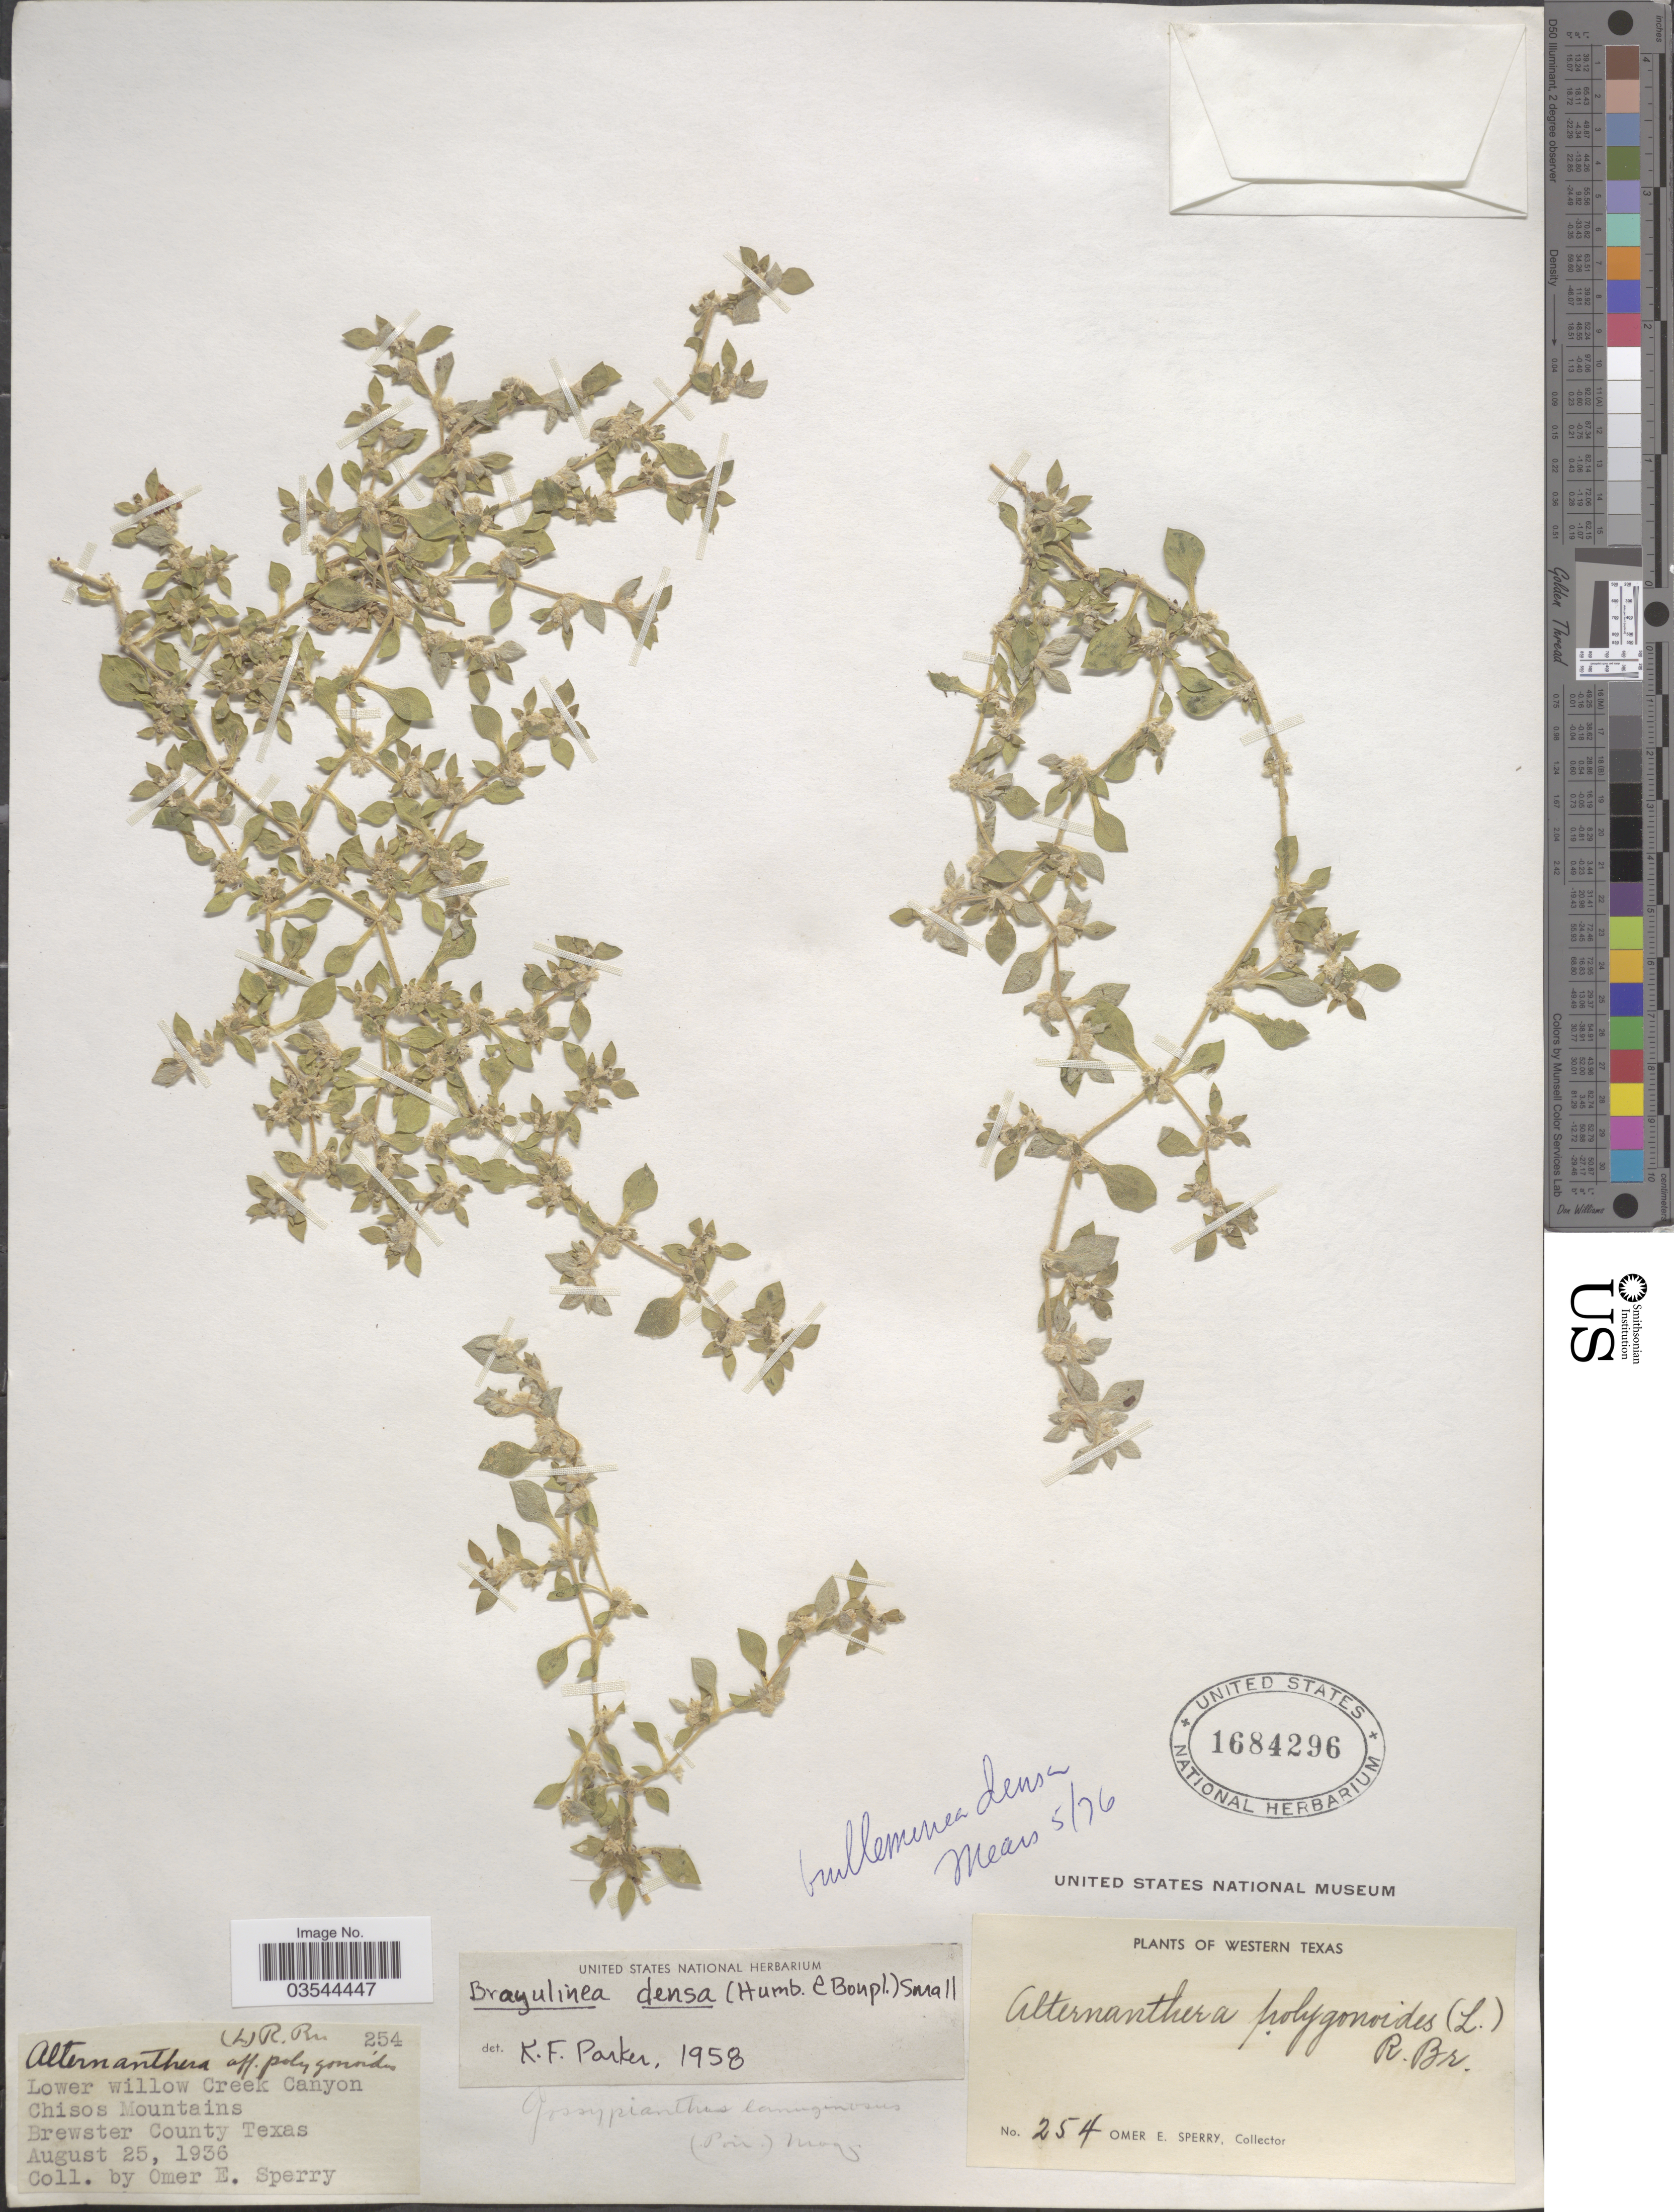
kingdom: Plantae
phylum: Tracheophyta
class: Magnoliopsida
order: Caryophyllales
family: Amaranthaceae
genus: Guilleminea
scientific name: Guilleminea densa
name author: (Humb. & Bonpl. ex Schult.) Moq.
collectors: O. E. Sperry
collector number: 254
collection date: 1936-08-25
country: United States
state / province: Texas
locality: Western Texas. Lower willow Creek Canyon. Chisos Mountains. Brewster County.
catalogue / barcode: US 1684296